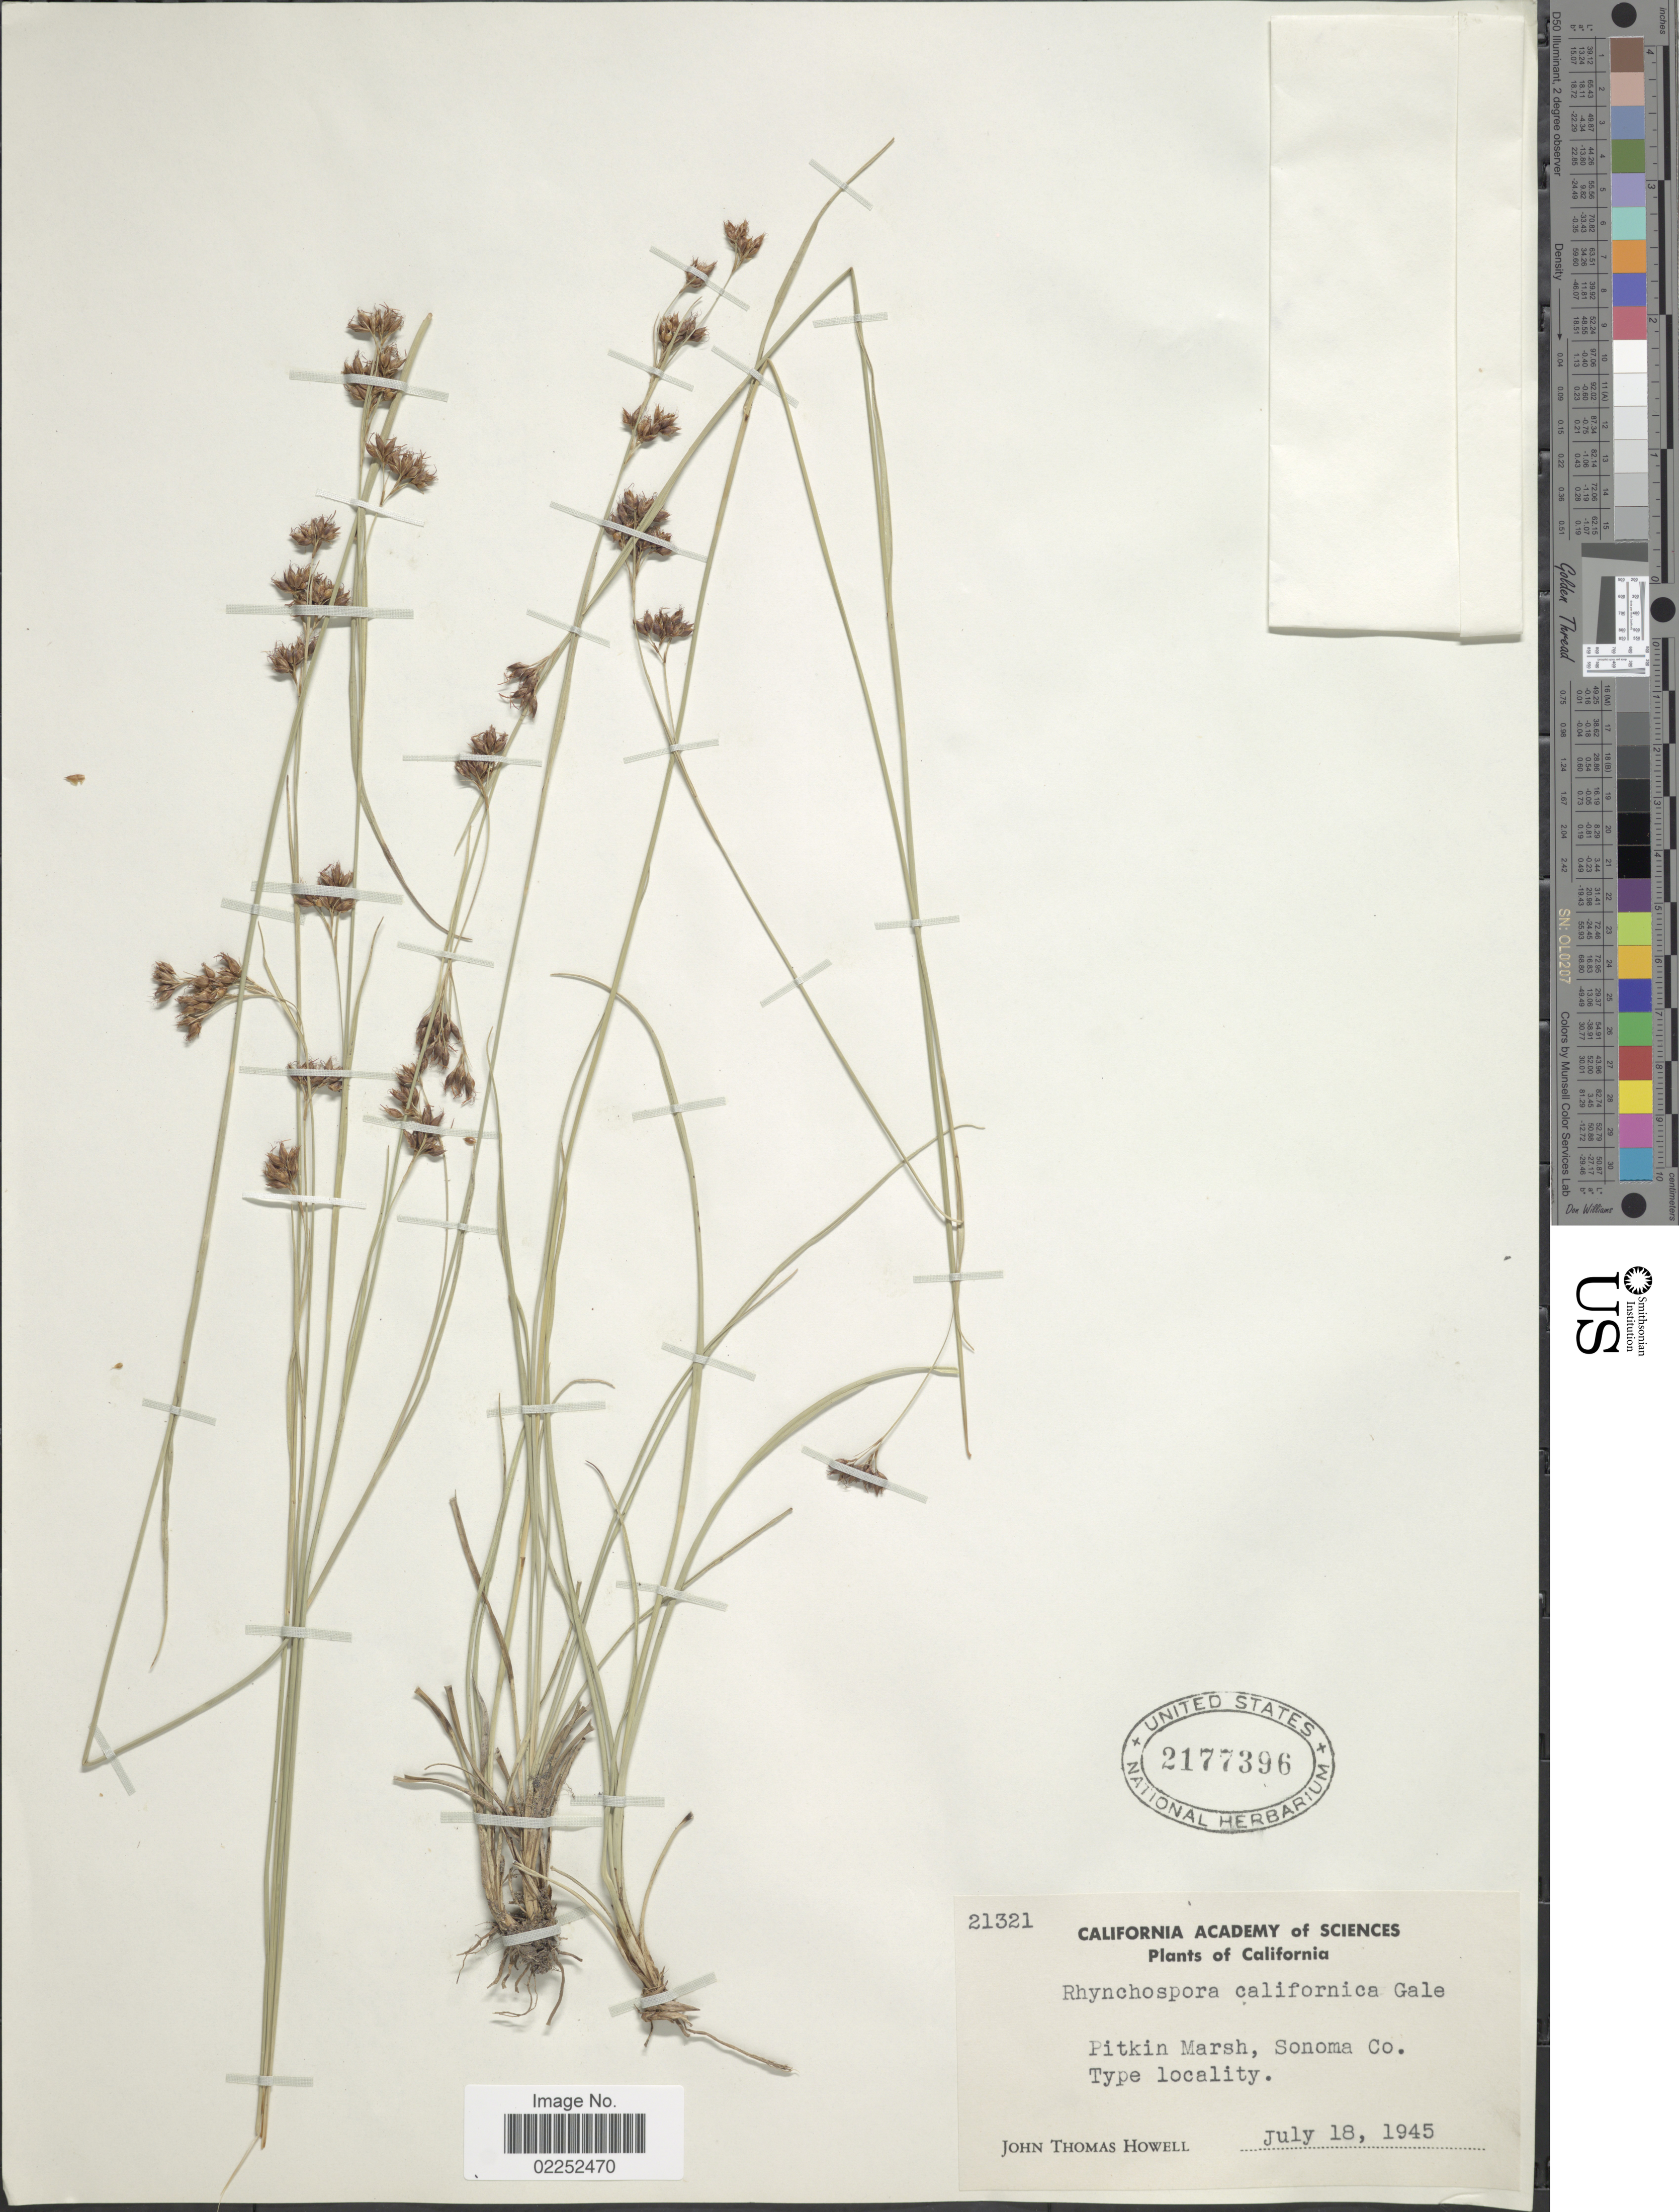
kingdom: Plantae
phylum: Tracheophyta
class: Liliopsida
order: Poales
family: Cyperaceae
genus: Rhynchospora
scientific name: Rhynchospora californica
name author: Gale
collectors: J. T. Howell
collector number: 21321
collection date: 1945-07-18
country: United States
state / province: California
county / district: Sonoma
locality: Pitkin Marsh, Sonoma Co. Type locality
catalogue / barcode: US 2177396